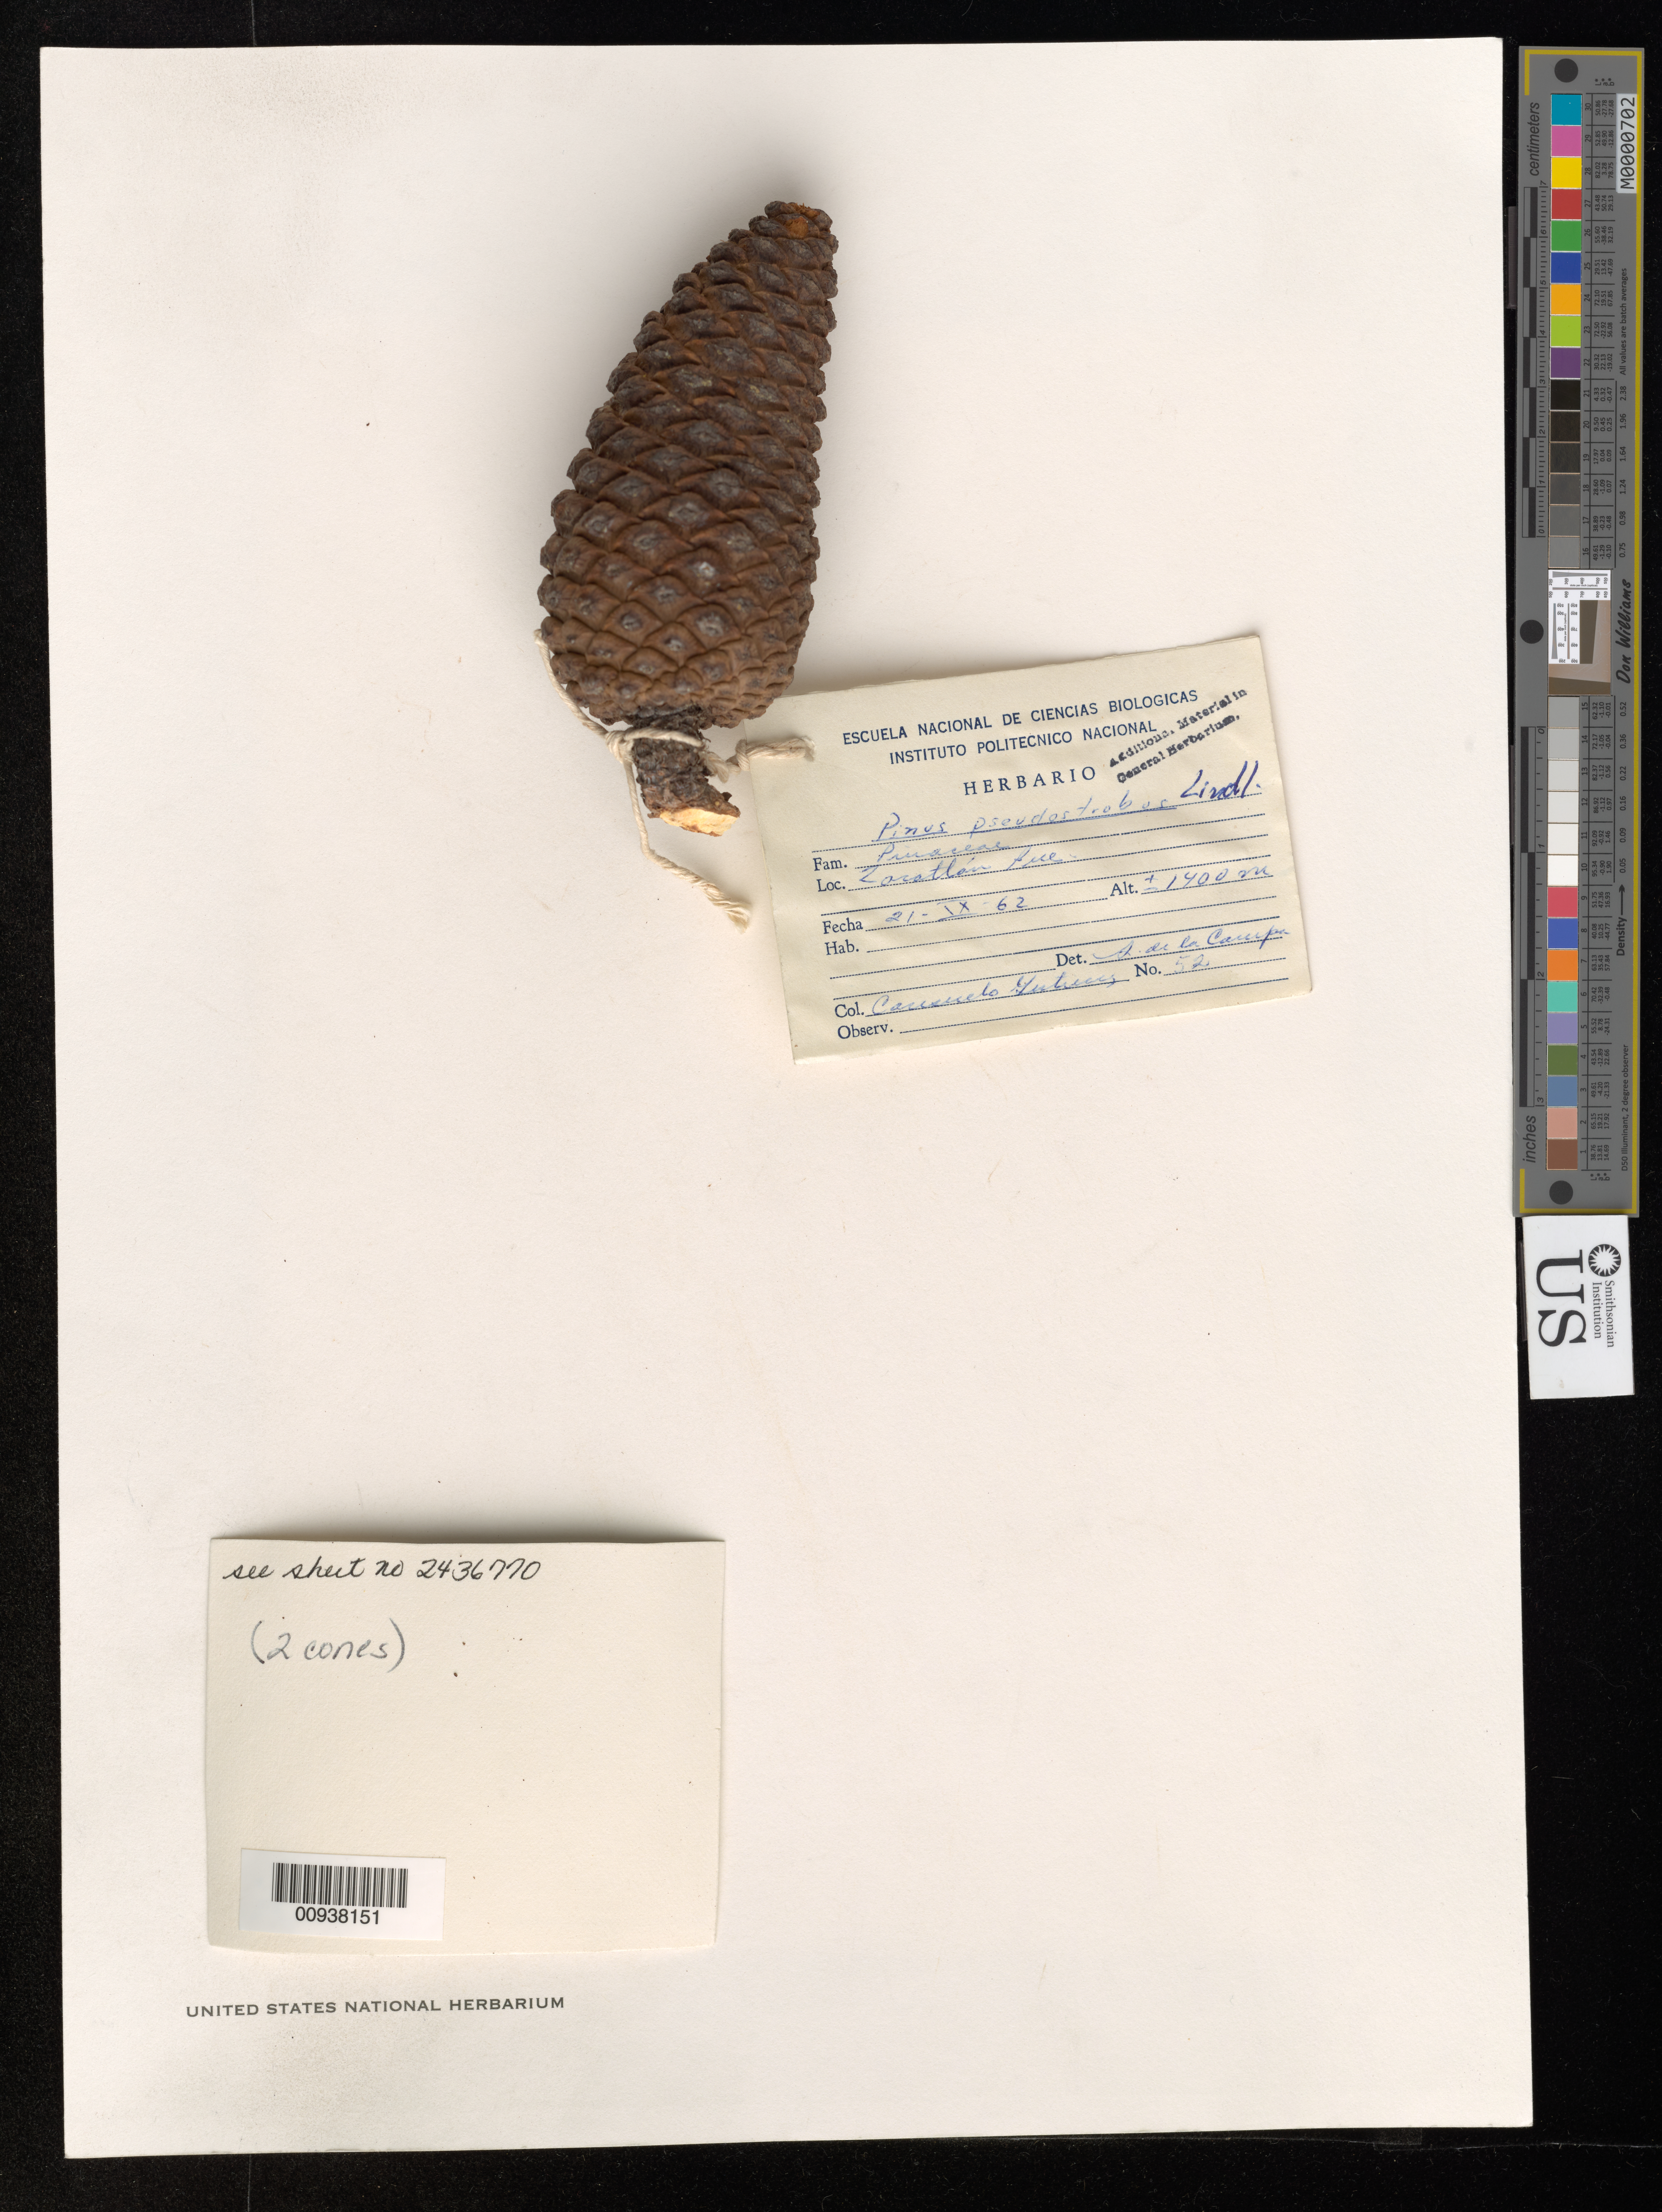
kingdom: Plantae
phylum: Tracheophyta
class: Pinopsida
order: Pinales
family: Pinaceae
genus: Pinus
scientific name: Pinus pseudostrobus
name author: Lindl.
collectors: Gutiérrez, C.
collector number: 52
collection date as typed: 21 Sep 1962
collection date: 1962-09-21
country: Mexico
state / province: Puebla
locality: Zacatlán.